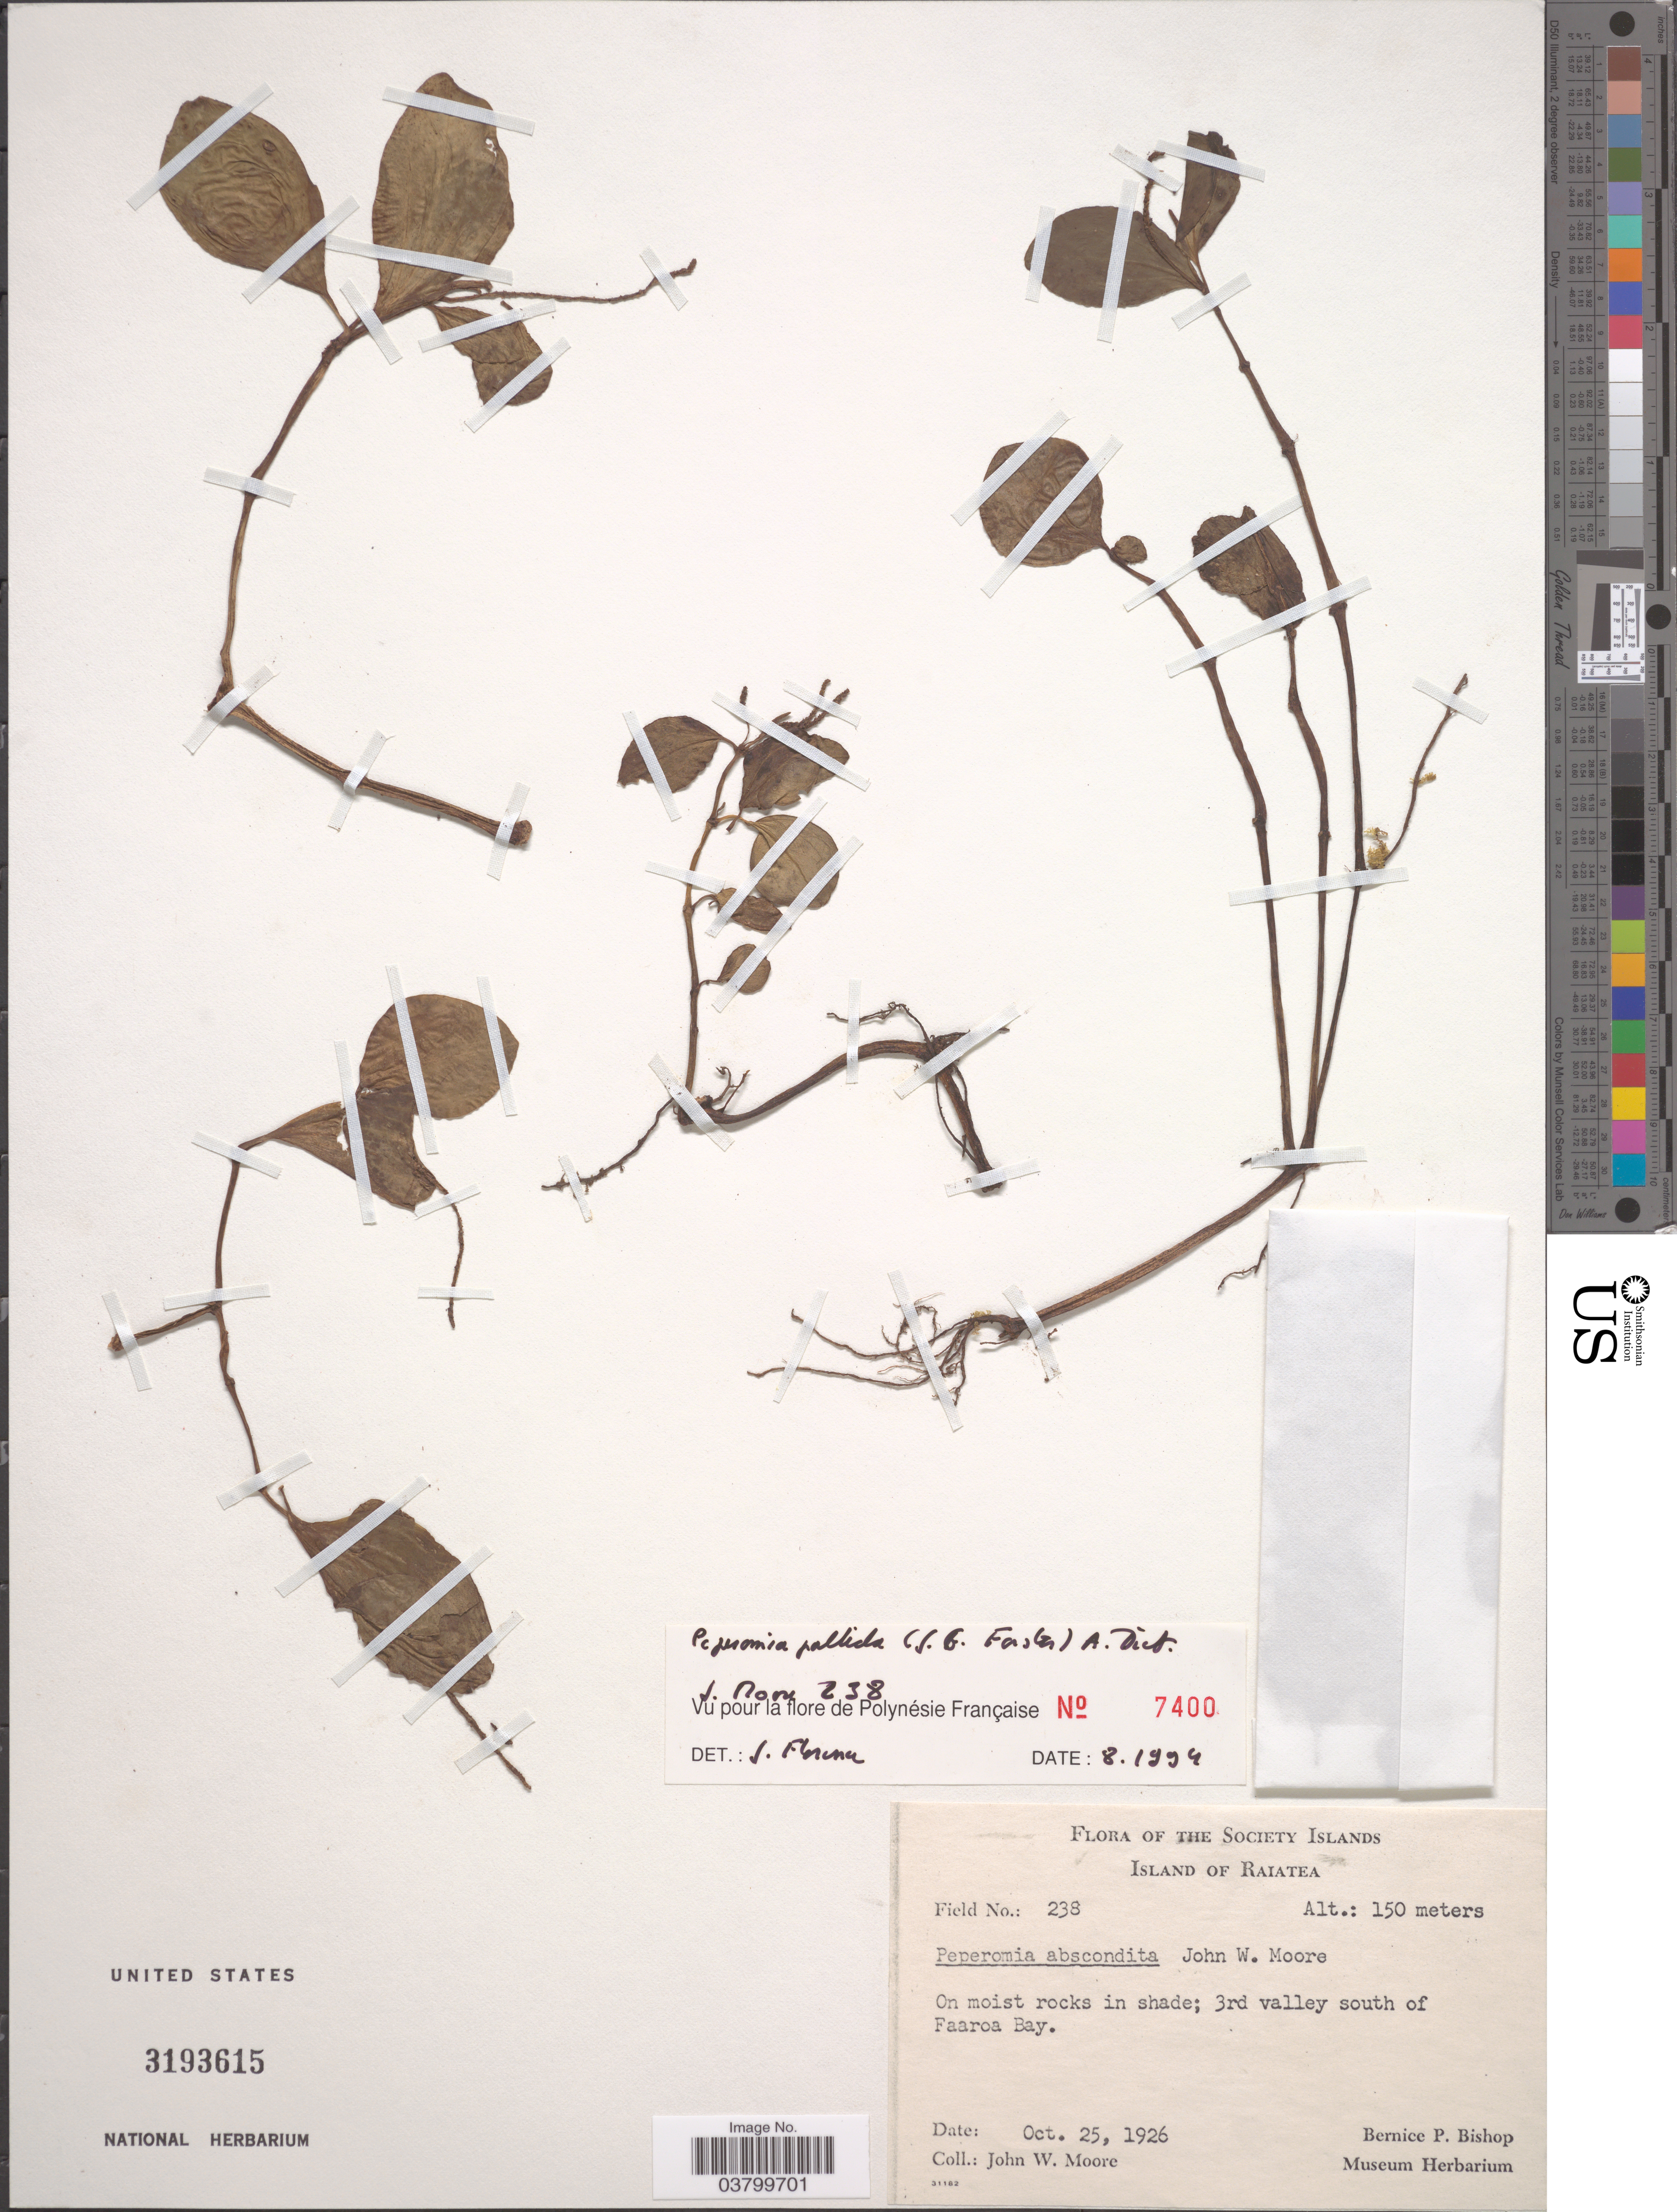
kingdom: Plantae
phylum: Tracheophyta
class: Magnoliopsida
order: Piperales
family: Piperaceae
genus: Peperomia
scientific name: Peperomia pallida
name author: (G. Forst.) Dietr.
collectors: J. Moore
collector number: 238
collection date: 1926-10-25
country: French Polynesia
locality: The Society Islands. Island of Raiatea. 3rd valley south of Faaroa Bay.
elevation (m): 150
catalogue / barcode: US 3193615